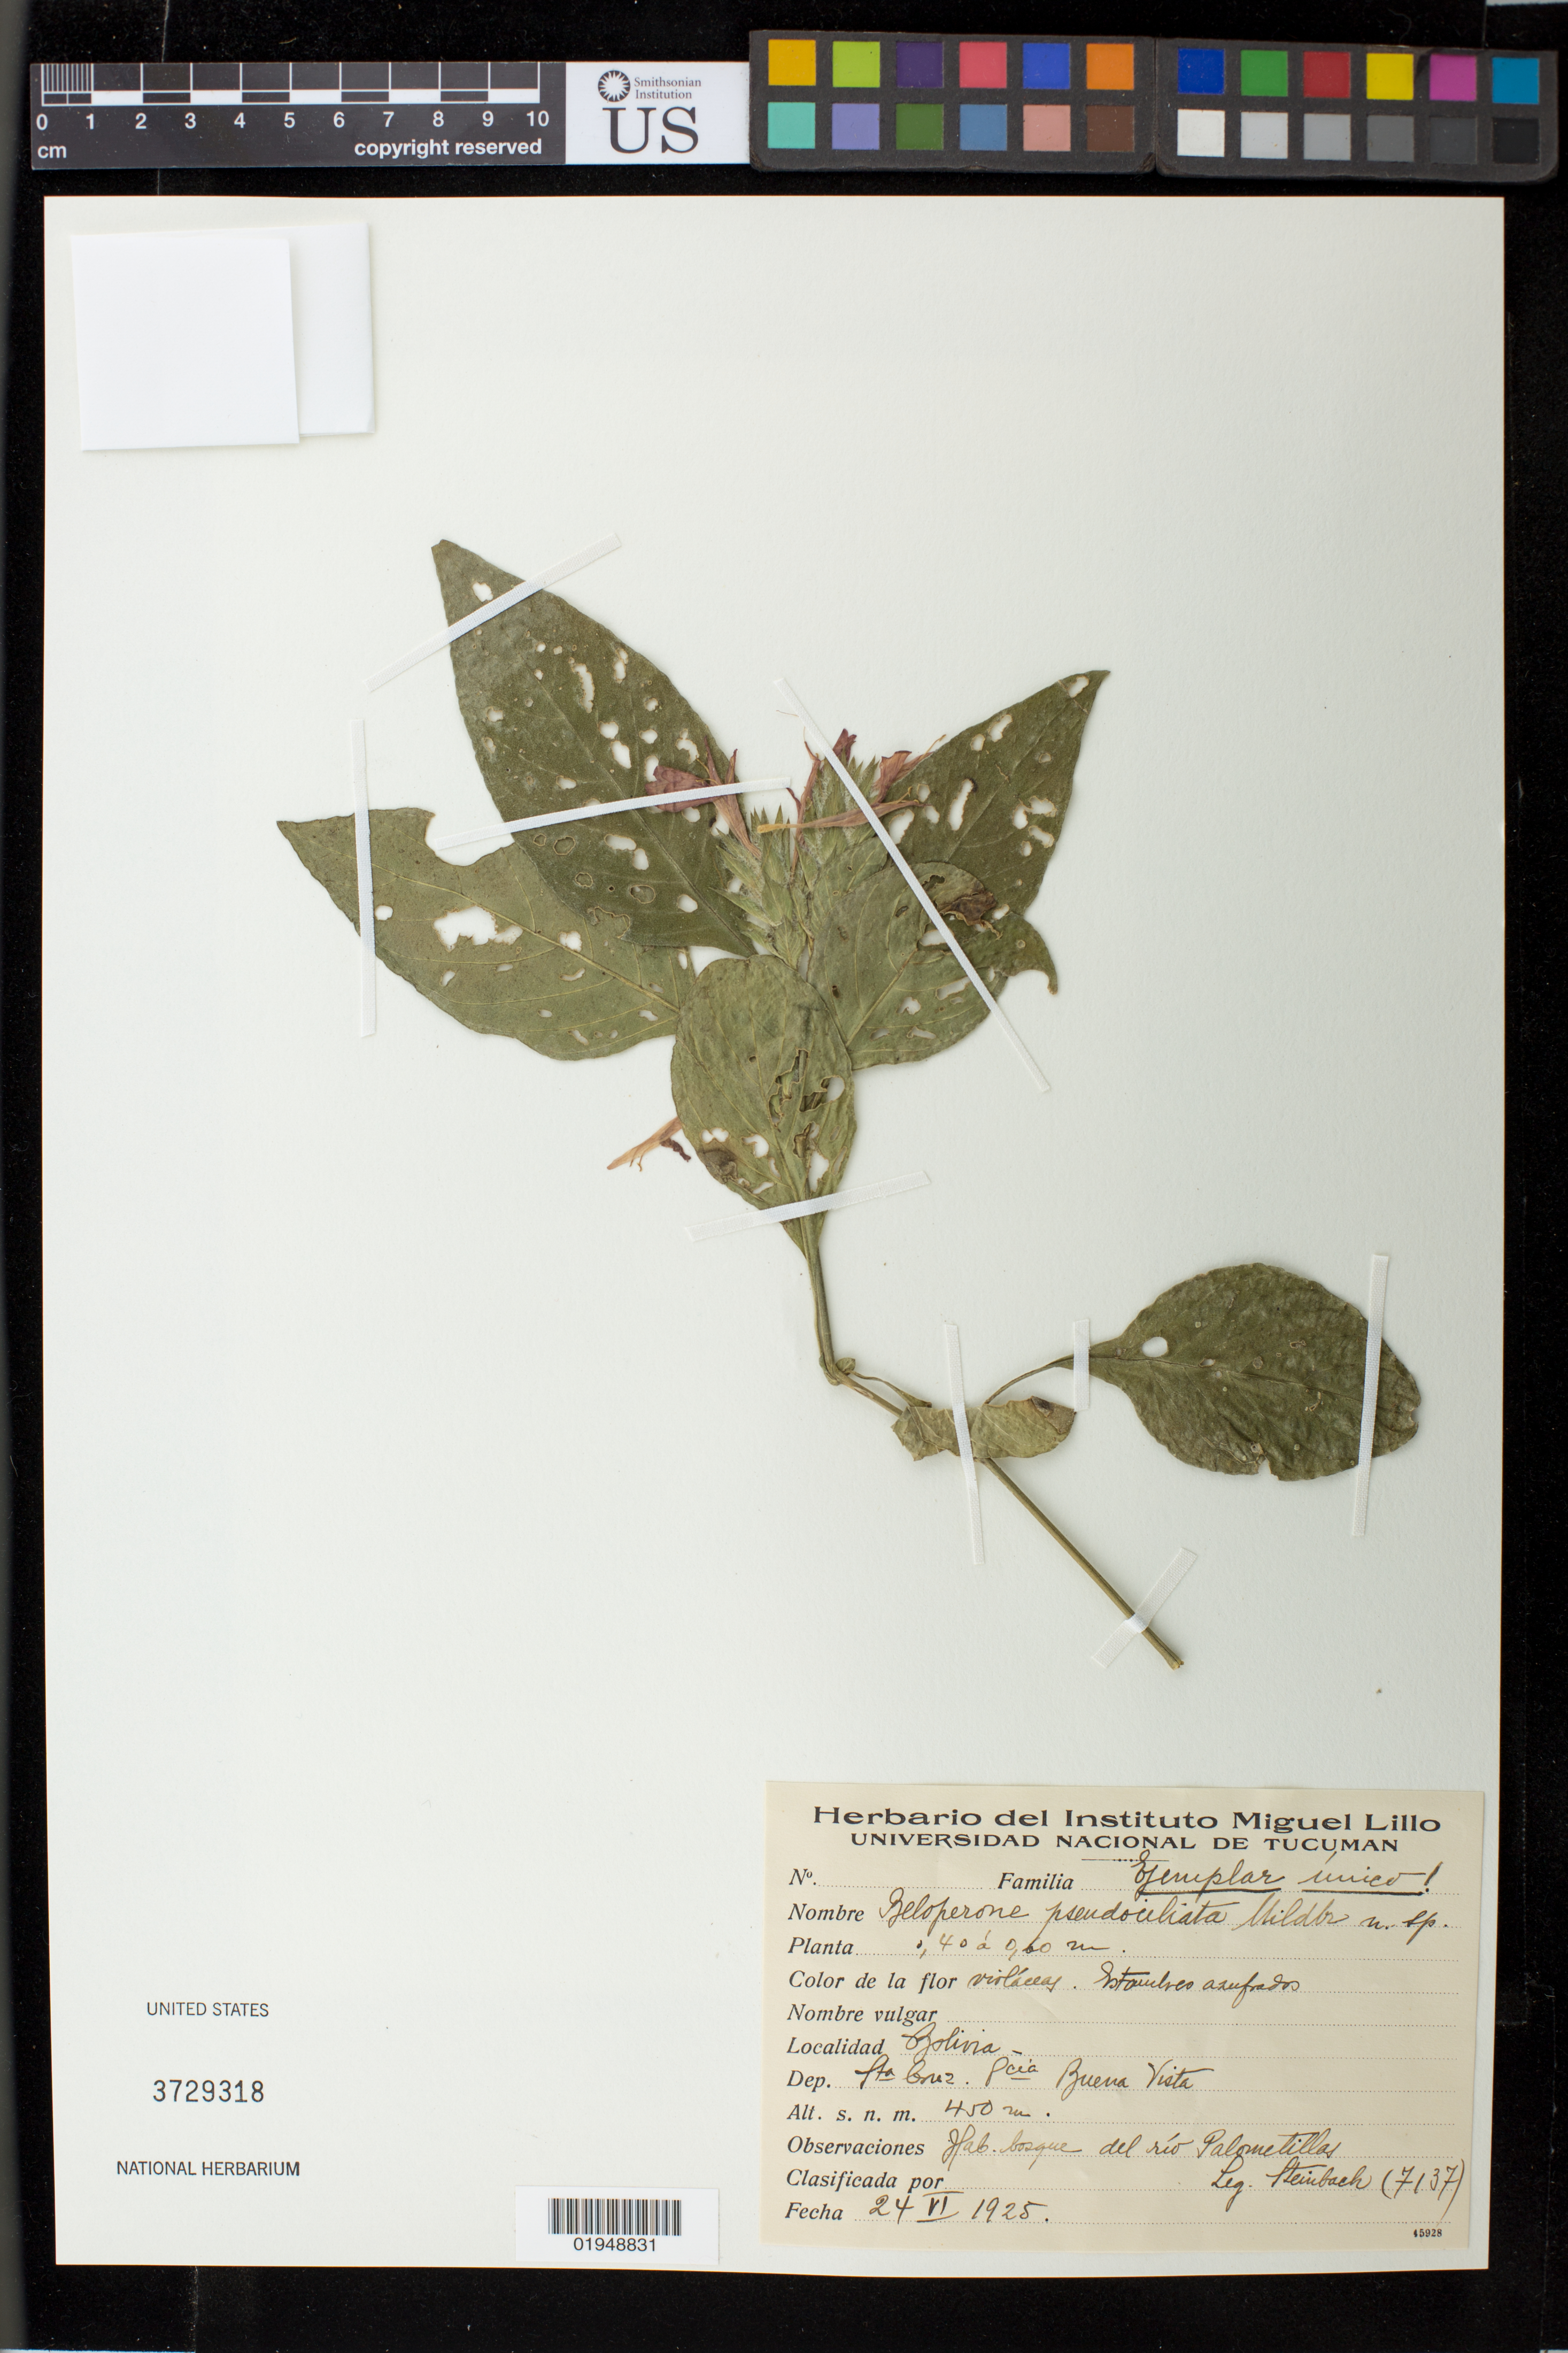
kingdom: Plantae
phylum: Tracheophyta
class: Magnoliopsida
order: Lamiales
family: Acanthaceae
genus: Justicia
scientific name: Justicia ramulosa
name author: (Morong) C. Ezcurra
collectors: J. Steinbach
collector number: (7137)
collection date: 1925-06-24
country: Bolivia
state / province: Santa Cruz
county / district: Ichilo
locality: Santa Cruz, Buena Vista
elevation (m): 450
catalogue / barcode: US 3729318